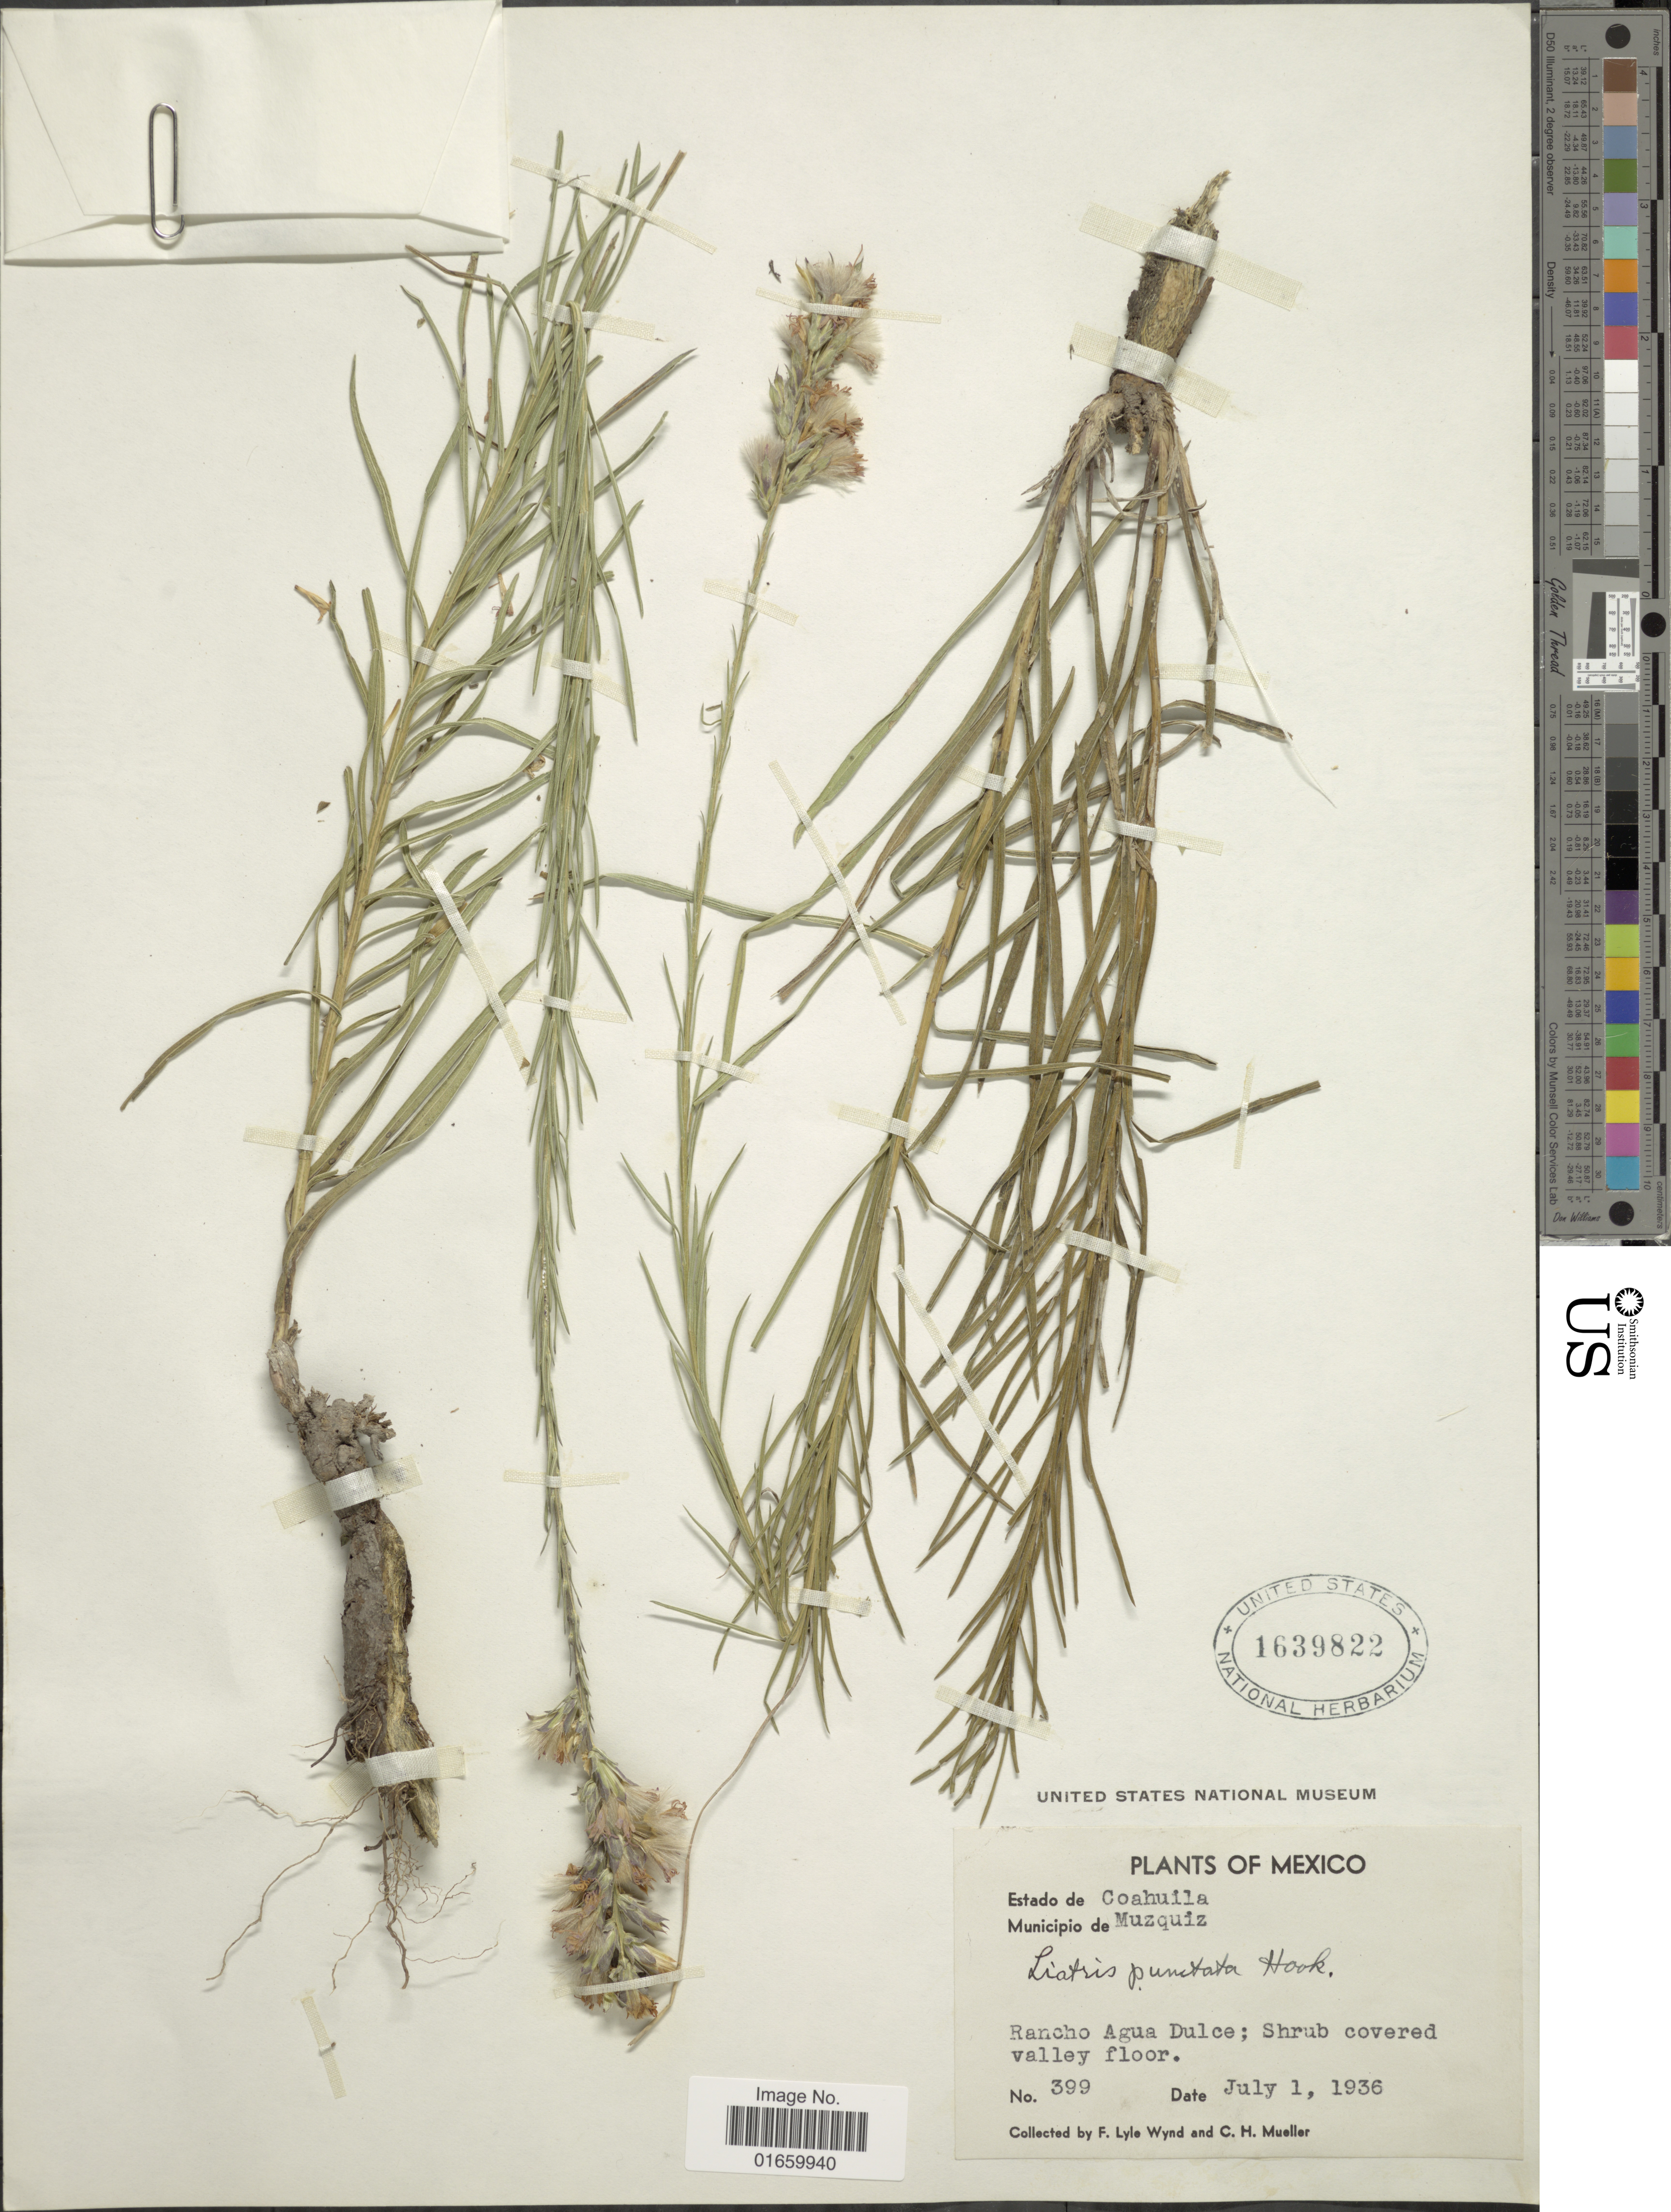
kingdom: Plantae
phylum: Tracheophyta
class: Magnoliopsida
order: Asterales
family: Asteraceae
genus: Liatris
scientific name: Liatris punctata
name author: Hook.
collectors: F. L. Wynd & C. H. Mueller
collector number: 399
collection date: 1936-07-01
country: Mexico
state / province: Coahuila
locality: Municipio de Muzquiz, Rancho Agua Dulce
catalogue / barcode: US 1639822